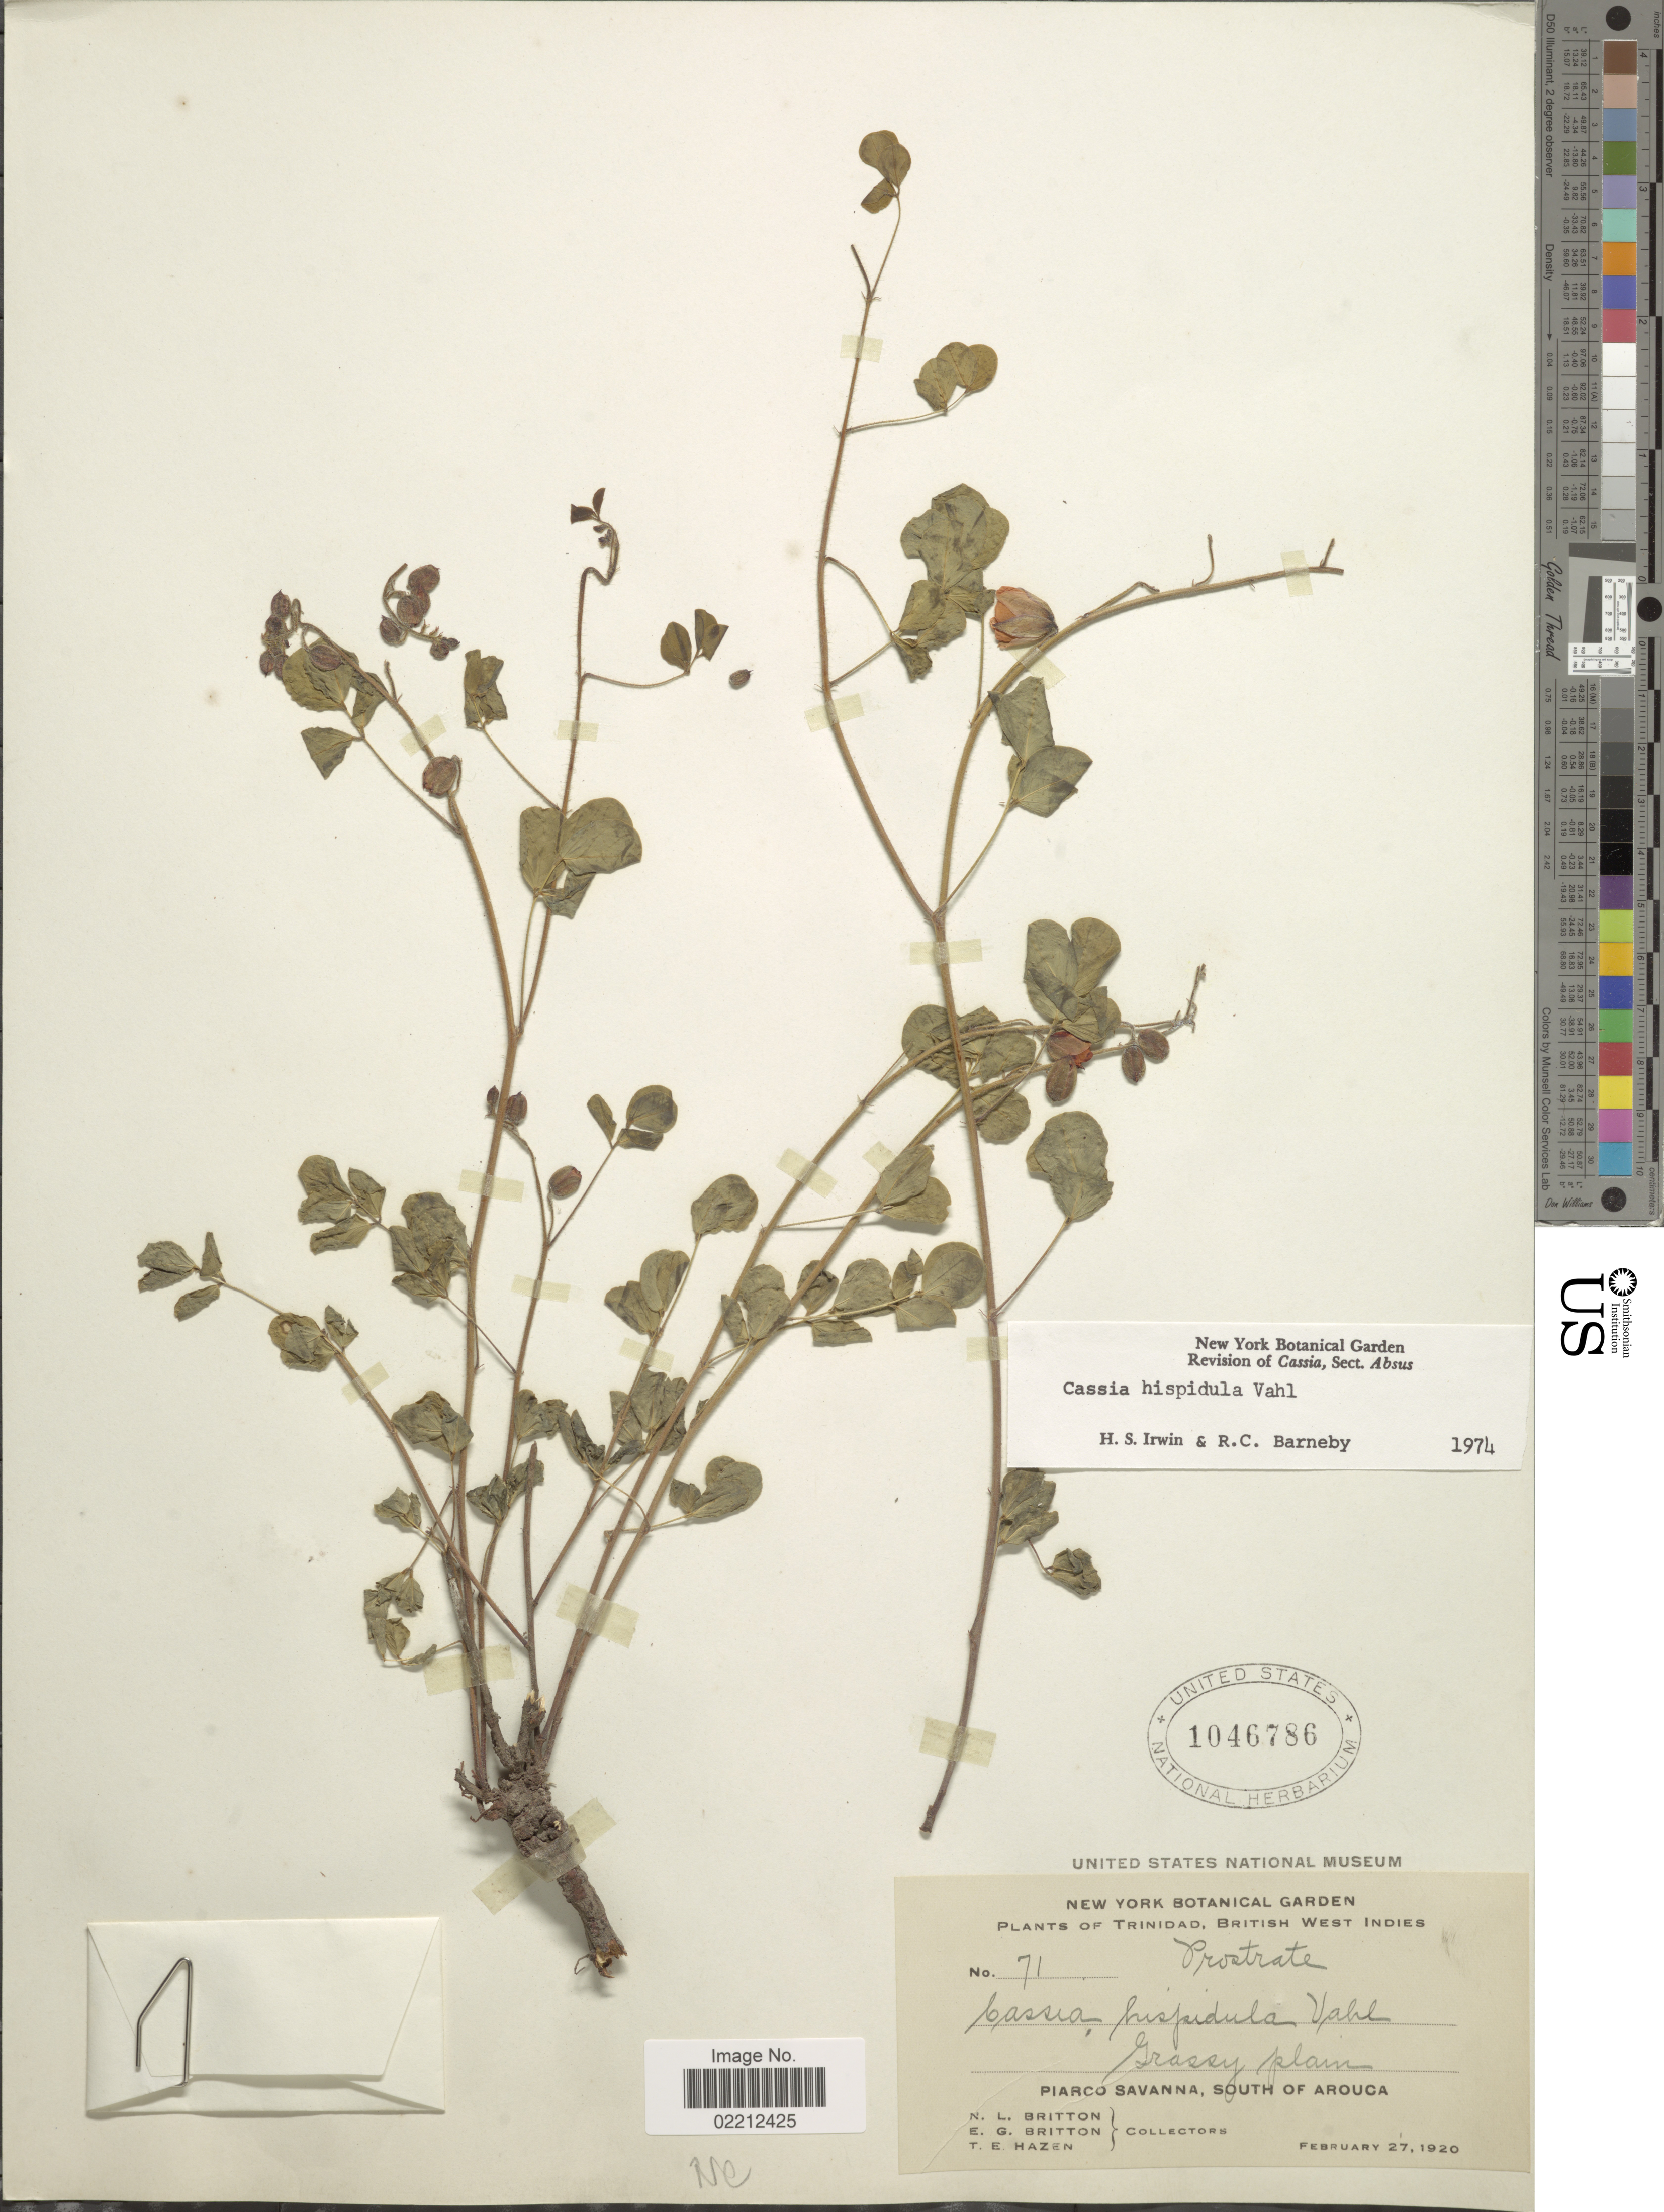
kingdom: Plantae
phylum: Tracheophyta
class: Magnoliopsida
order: Fabales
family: Fabaceae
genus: Chamaecrista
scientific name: Chamaecrista hispidula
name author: (Vahl) H.S. Irwin & Barneby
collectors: N. Britton, E. G. Britton & T. E. Hazen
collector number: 71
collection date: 1920-02-27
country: Trinidad and Tobago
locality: Piarco Savanna, South of Arouca, Trinidad, British West Indies,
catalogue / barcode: US 1046786